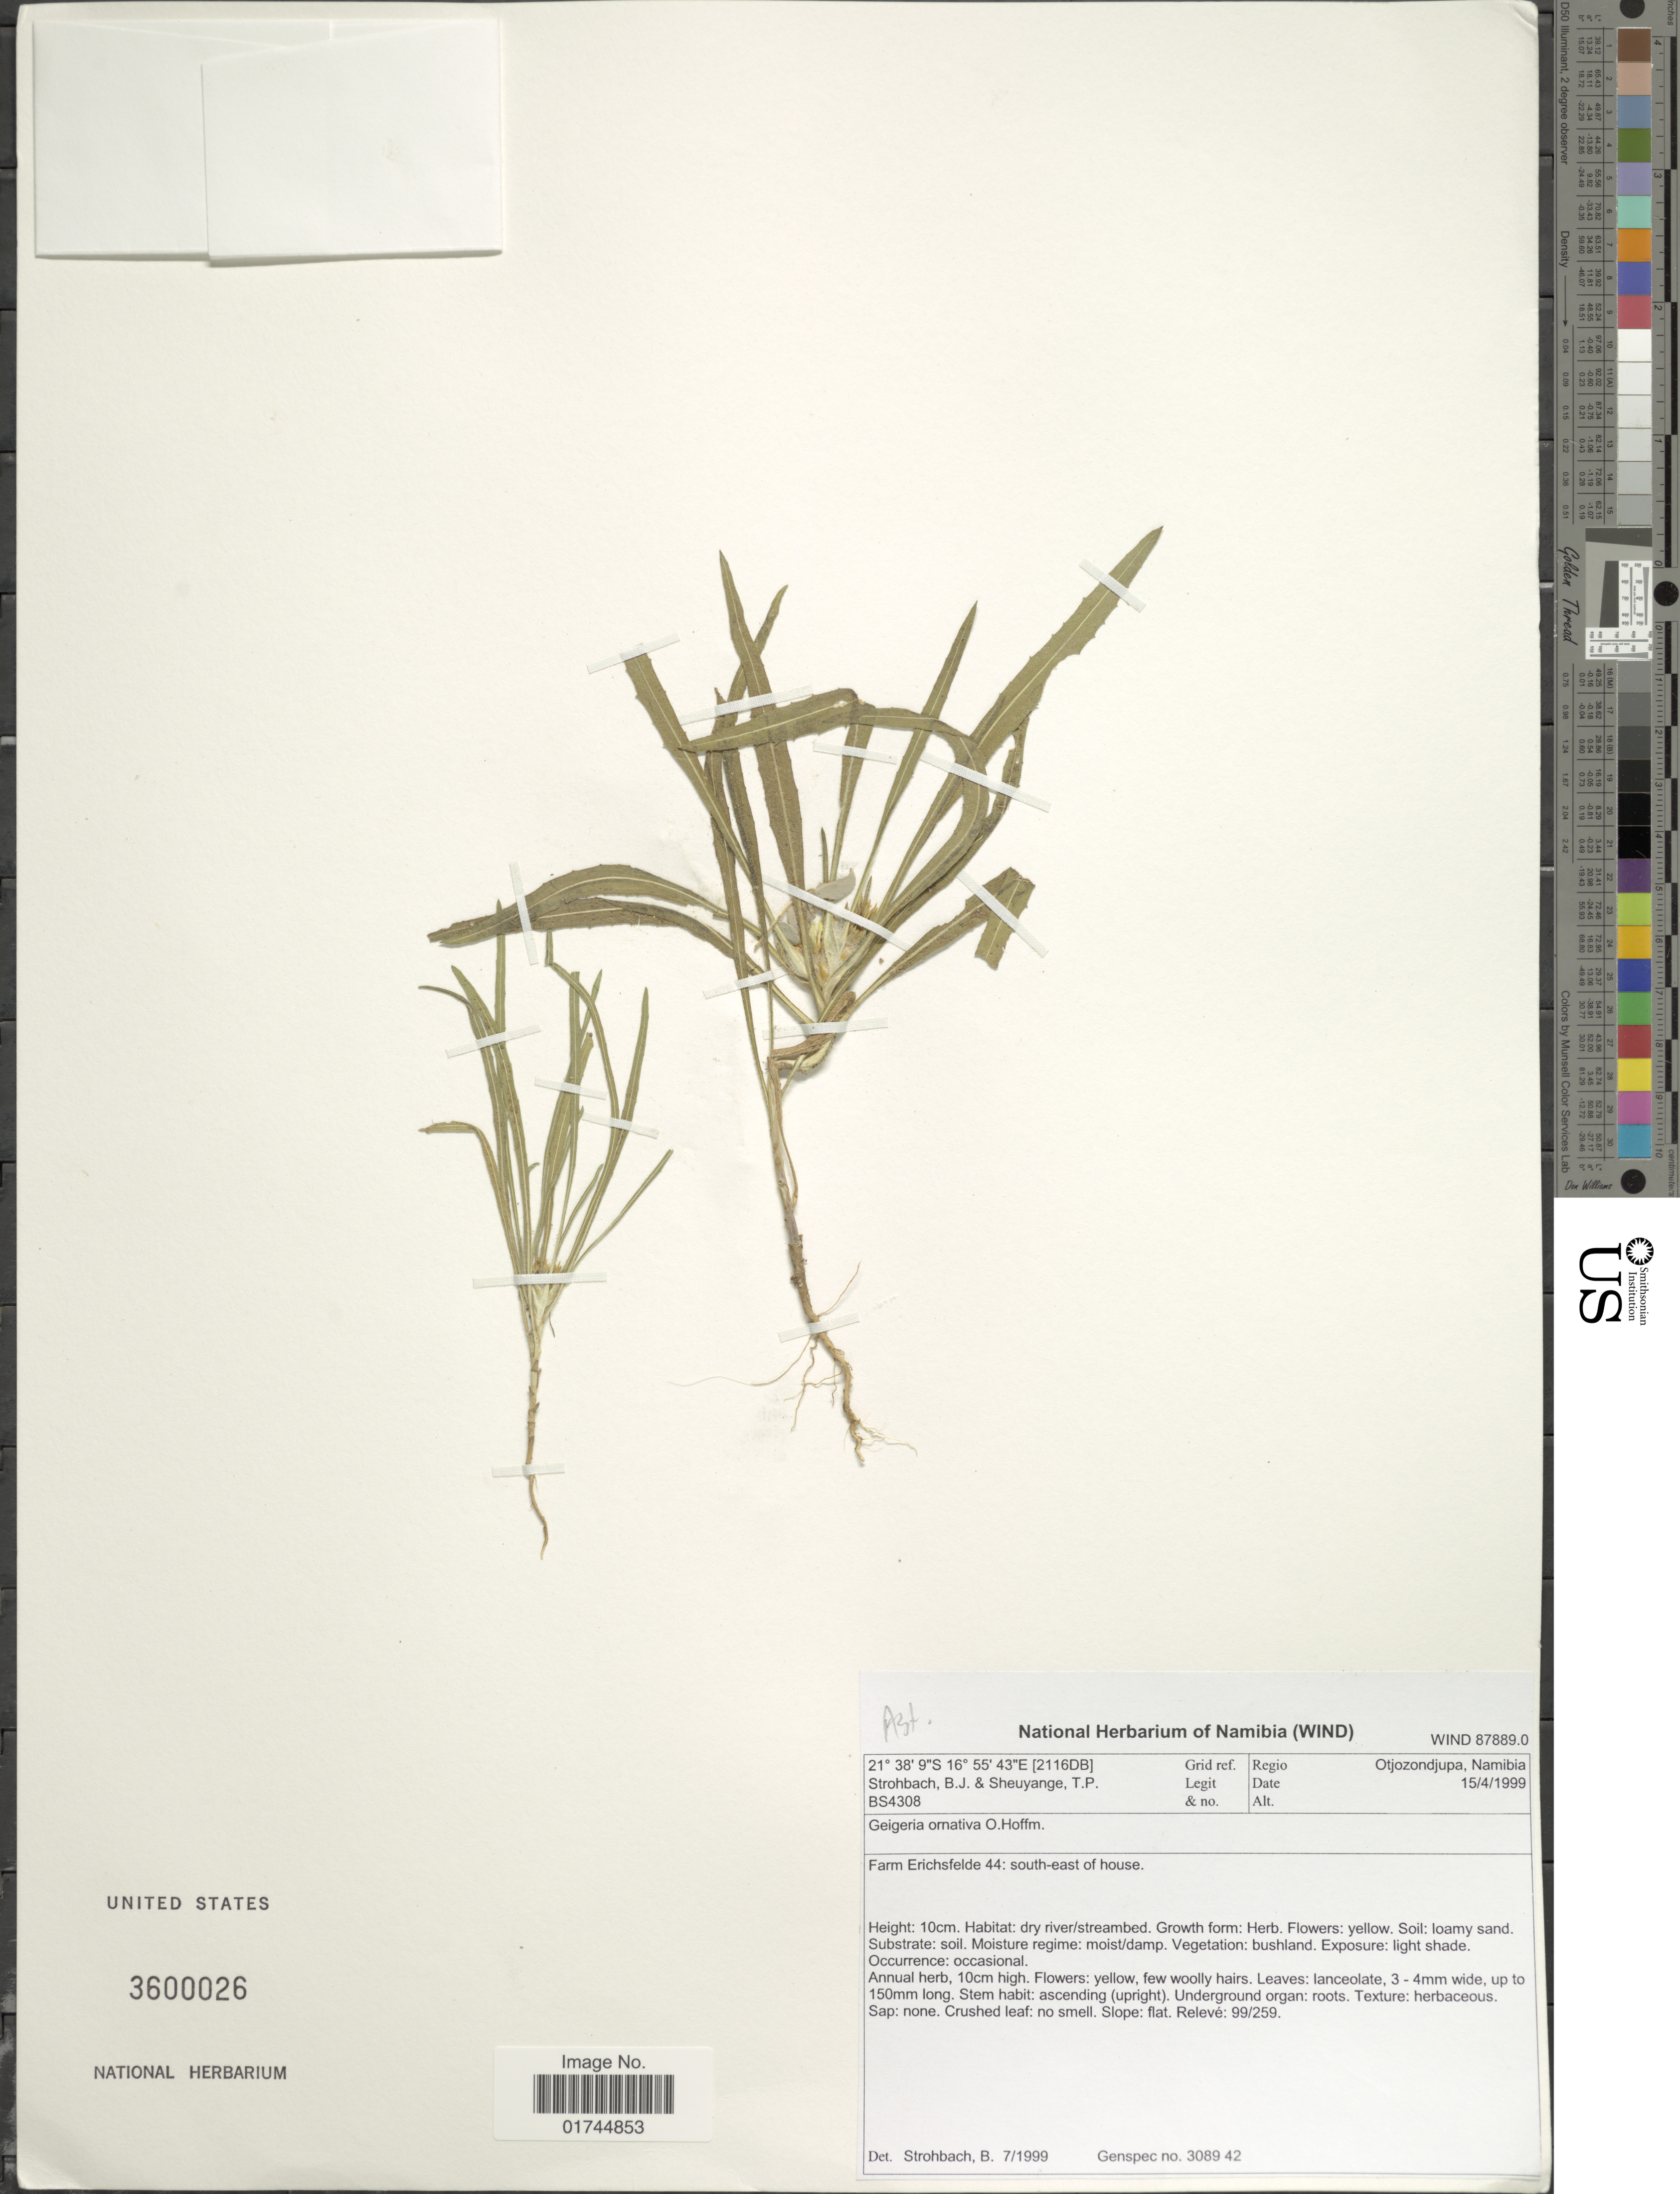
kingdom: Plantae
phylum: Tracheophyta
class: Magnoliopsida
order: Asterales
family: Asteraceae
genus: Geigeria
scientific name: Geigeria ornativa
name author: O. Hoffm.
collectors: B. Strohbach & T. Sheuyange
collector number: BS4308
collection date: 1999-04-15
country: Namibia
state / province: Otjozondjupa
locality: Farm Erichsfelde 44: south-east of house.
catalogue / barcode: US 3600026